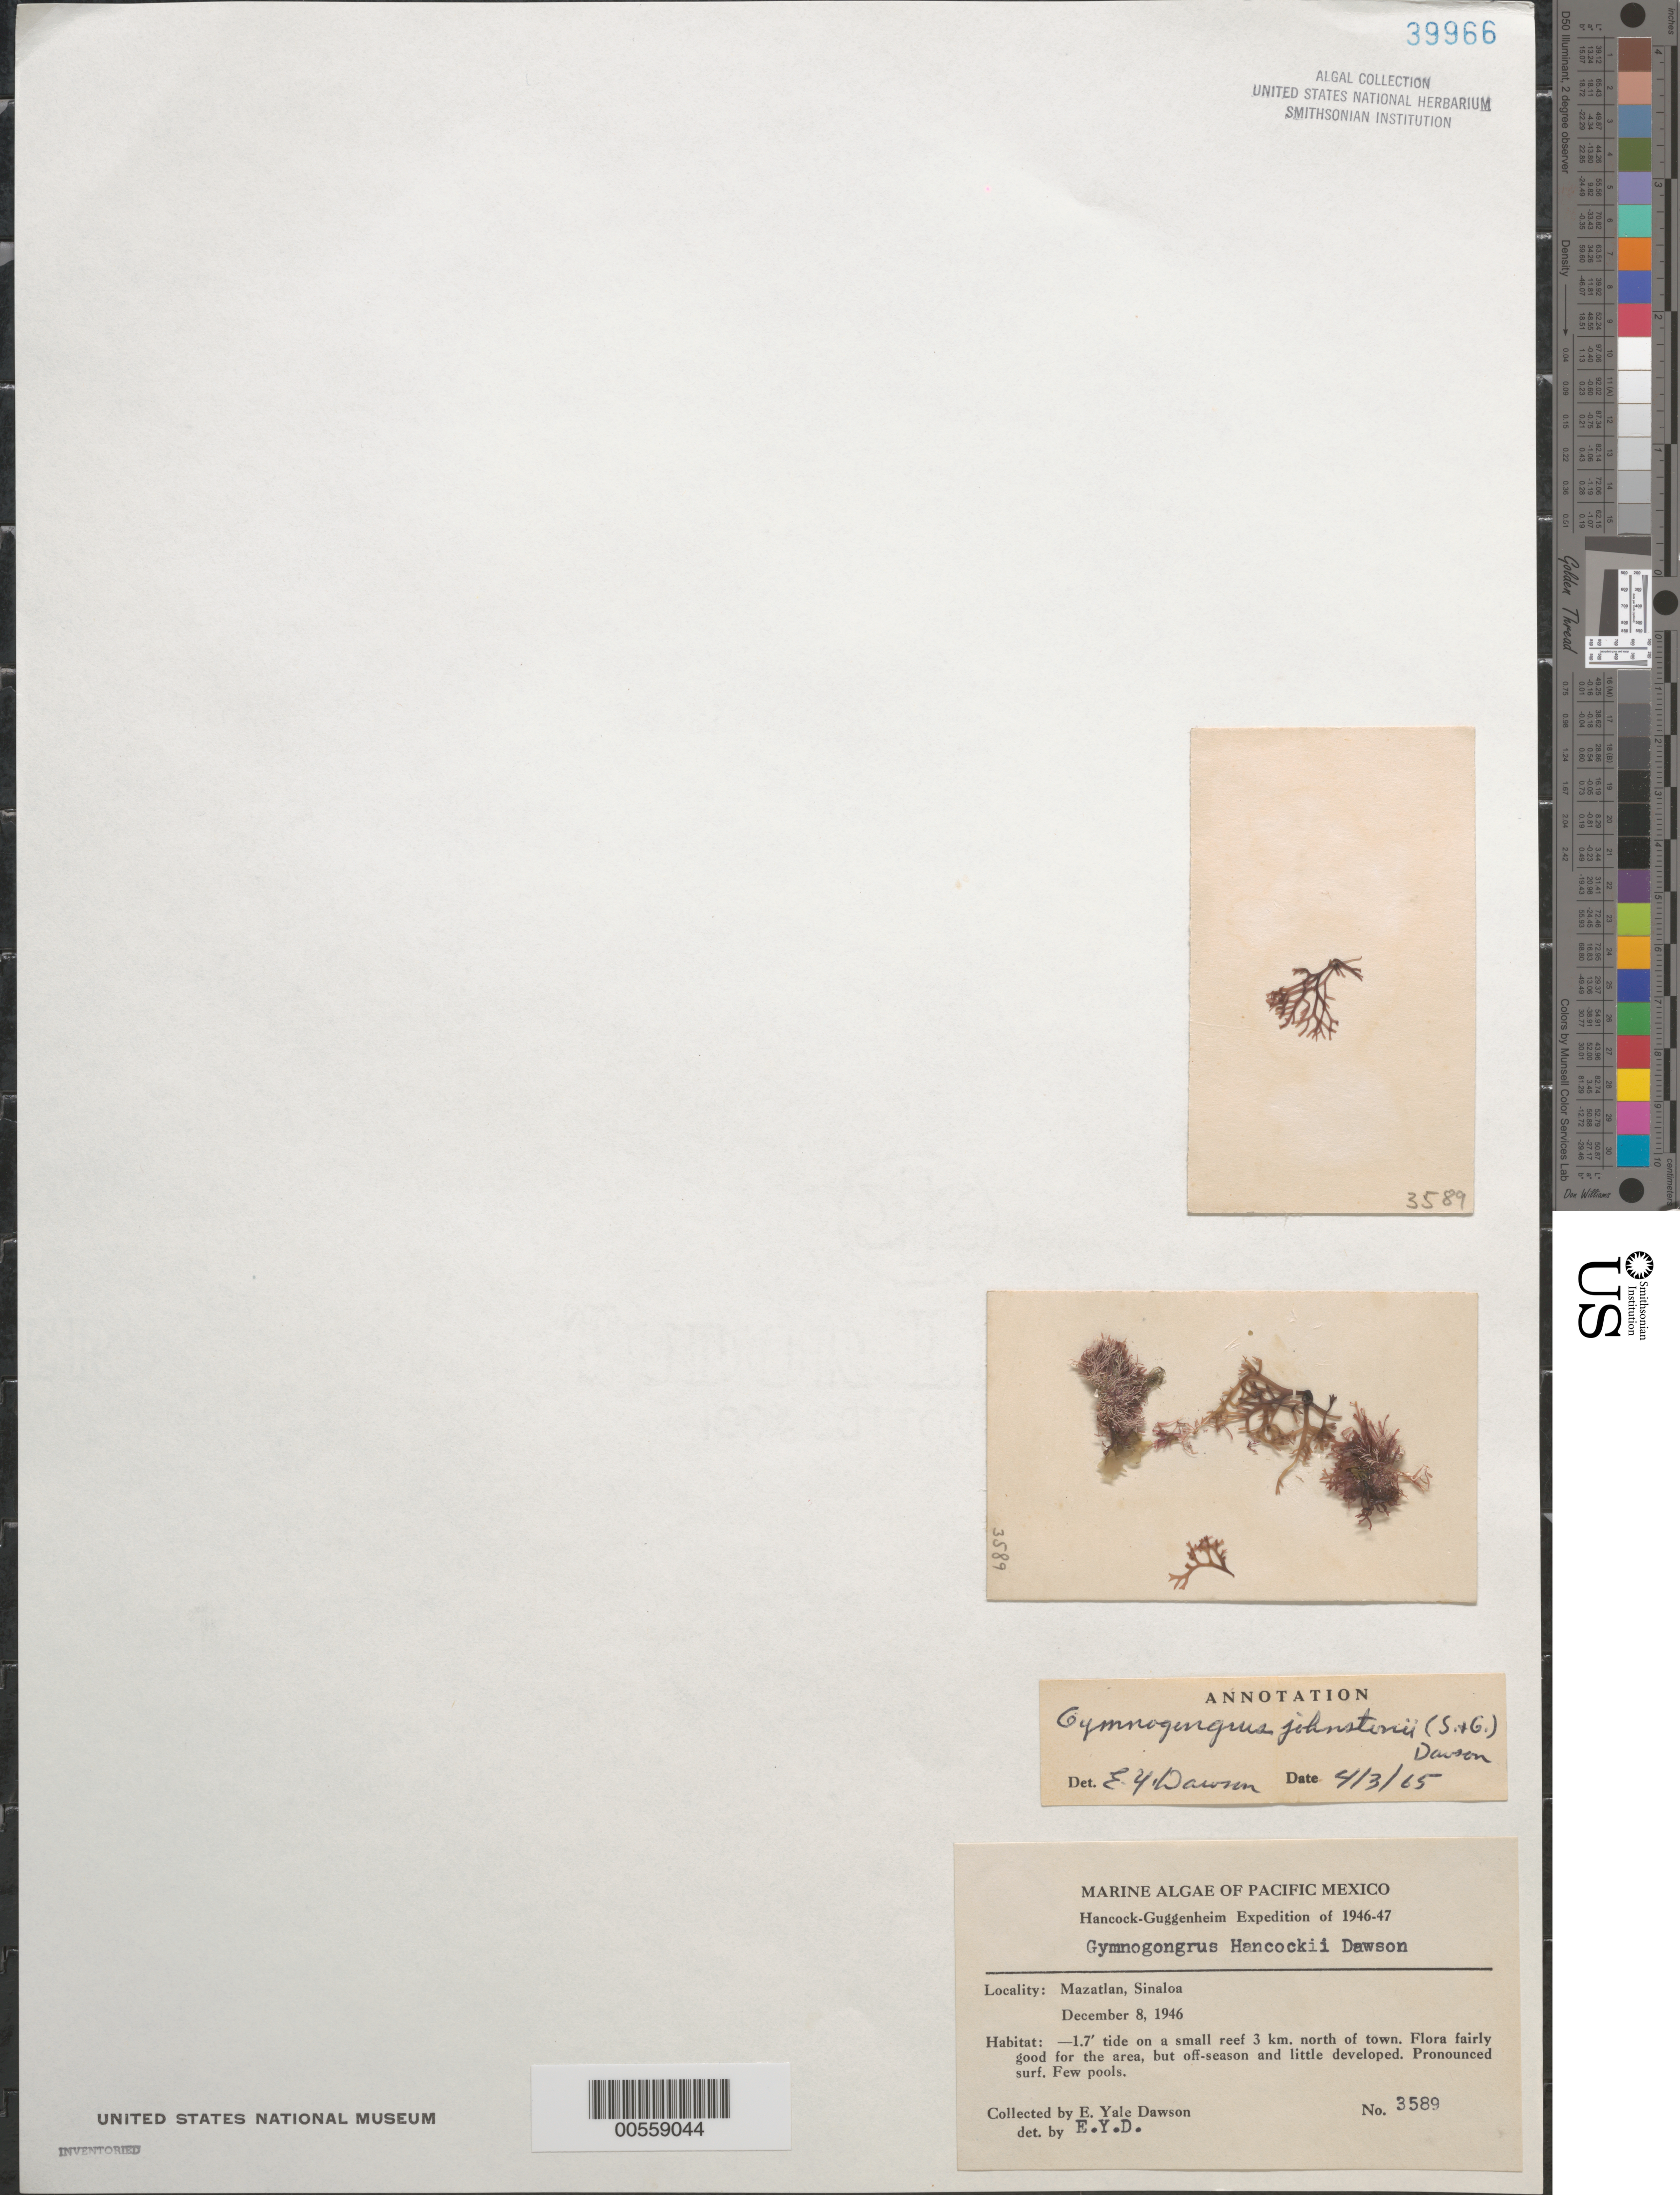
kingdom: Plantae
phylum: Rhodophyta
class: Florideophyceae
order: Gigartinales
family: Phyllophoraceae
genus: Gymnogongrus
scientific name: Gymnogongrus johnstonii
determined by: Dawson, E. Y.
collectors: E. Y. Dawson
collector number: EYD 3589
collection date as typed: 08 Dec 1946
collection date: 1946-12-08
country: Mexico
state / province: Sinaloa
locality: Reef 3 km north of Mazatlan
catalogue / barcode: US 39966